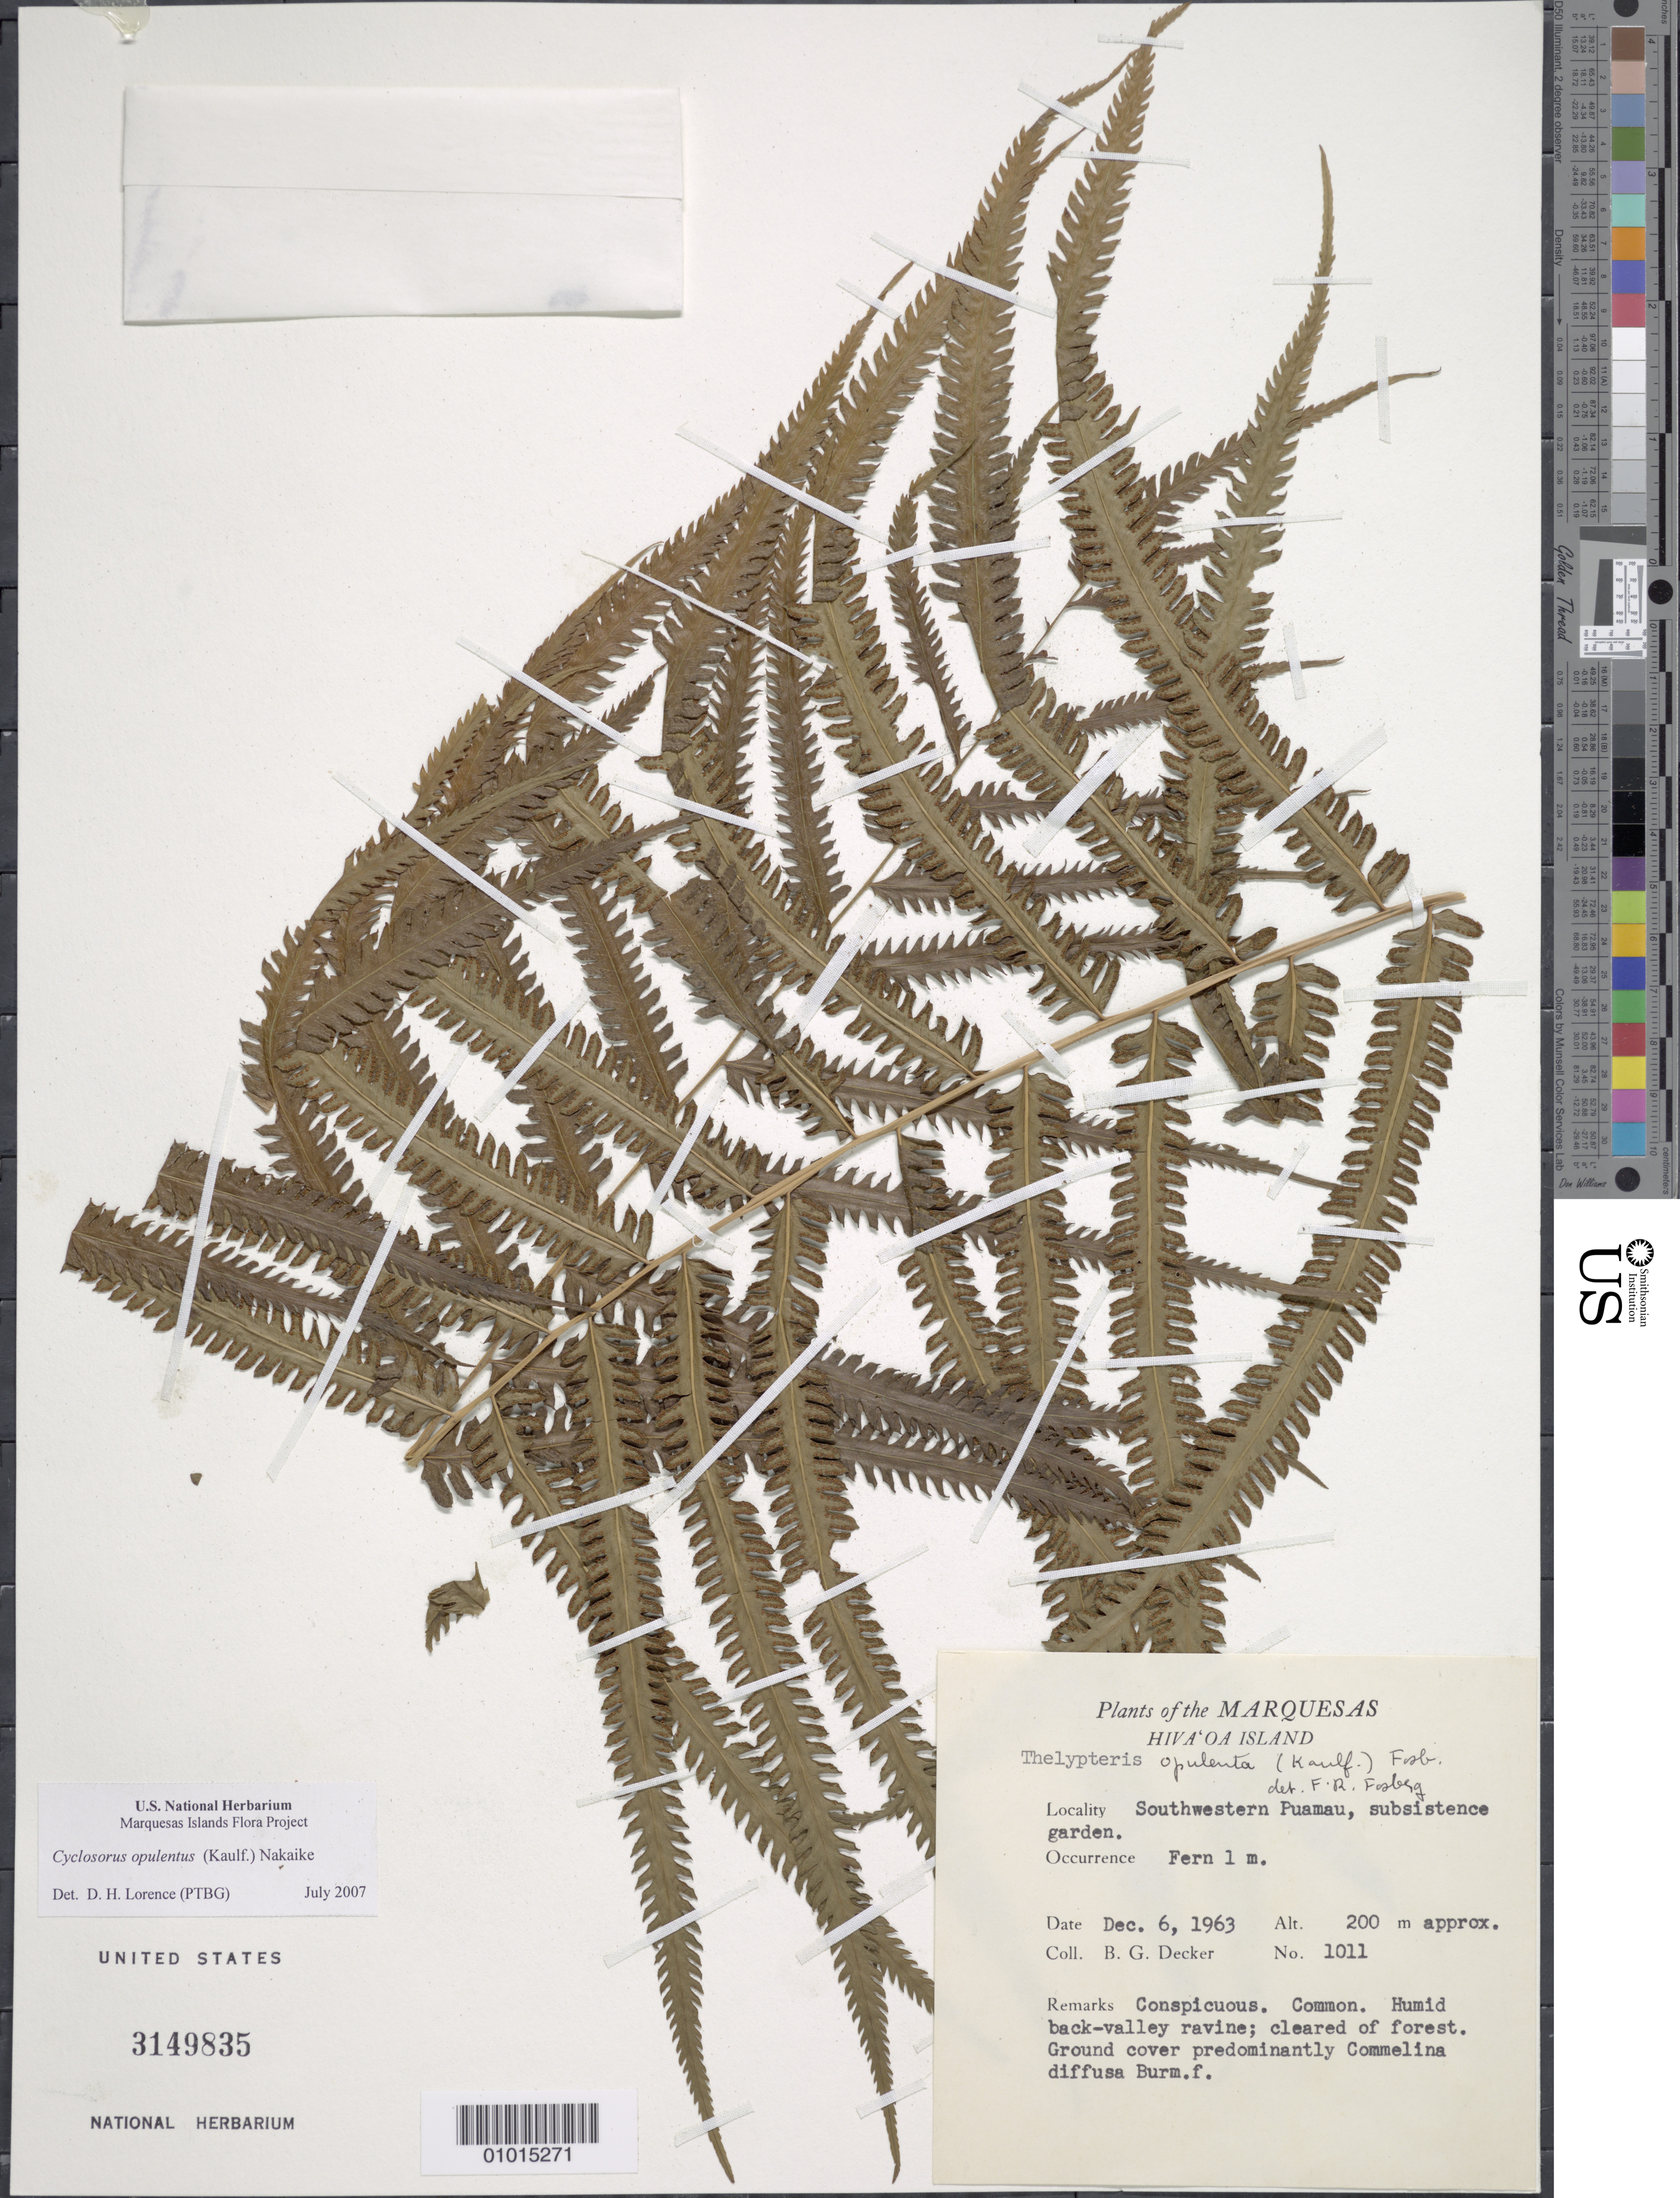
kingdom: Plantae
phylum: Tracheophyta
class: Polypodiopsida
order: Polypodiales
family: Thelypteridaceae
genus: Amphineuron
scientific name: Amphineuron opulentum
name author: (Kaulf.) Holttum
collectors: B. G. Decker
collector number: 1011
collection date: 1963-12-06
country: French Polynesia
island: Hiva Oa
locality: Southwestern Puamau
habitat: Subsistence garden. Conspicuous; common. Humid back-valley ravine; cleared of forest. Ground cover predominantly Commelina diffusa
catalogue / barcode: US 3149835